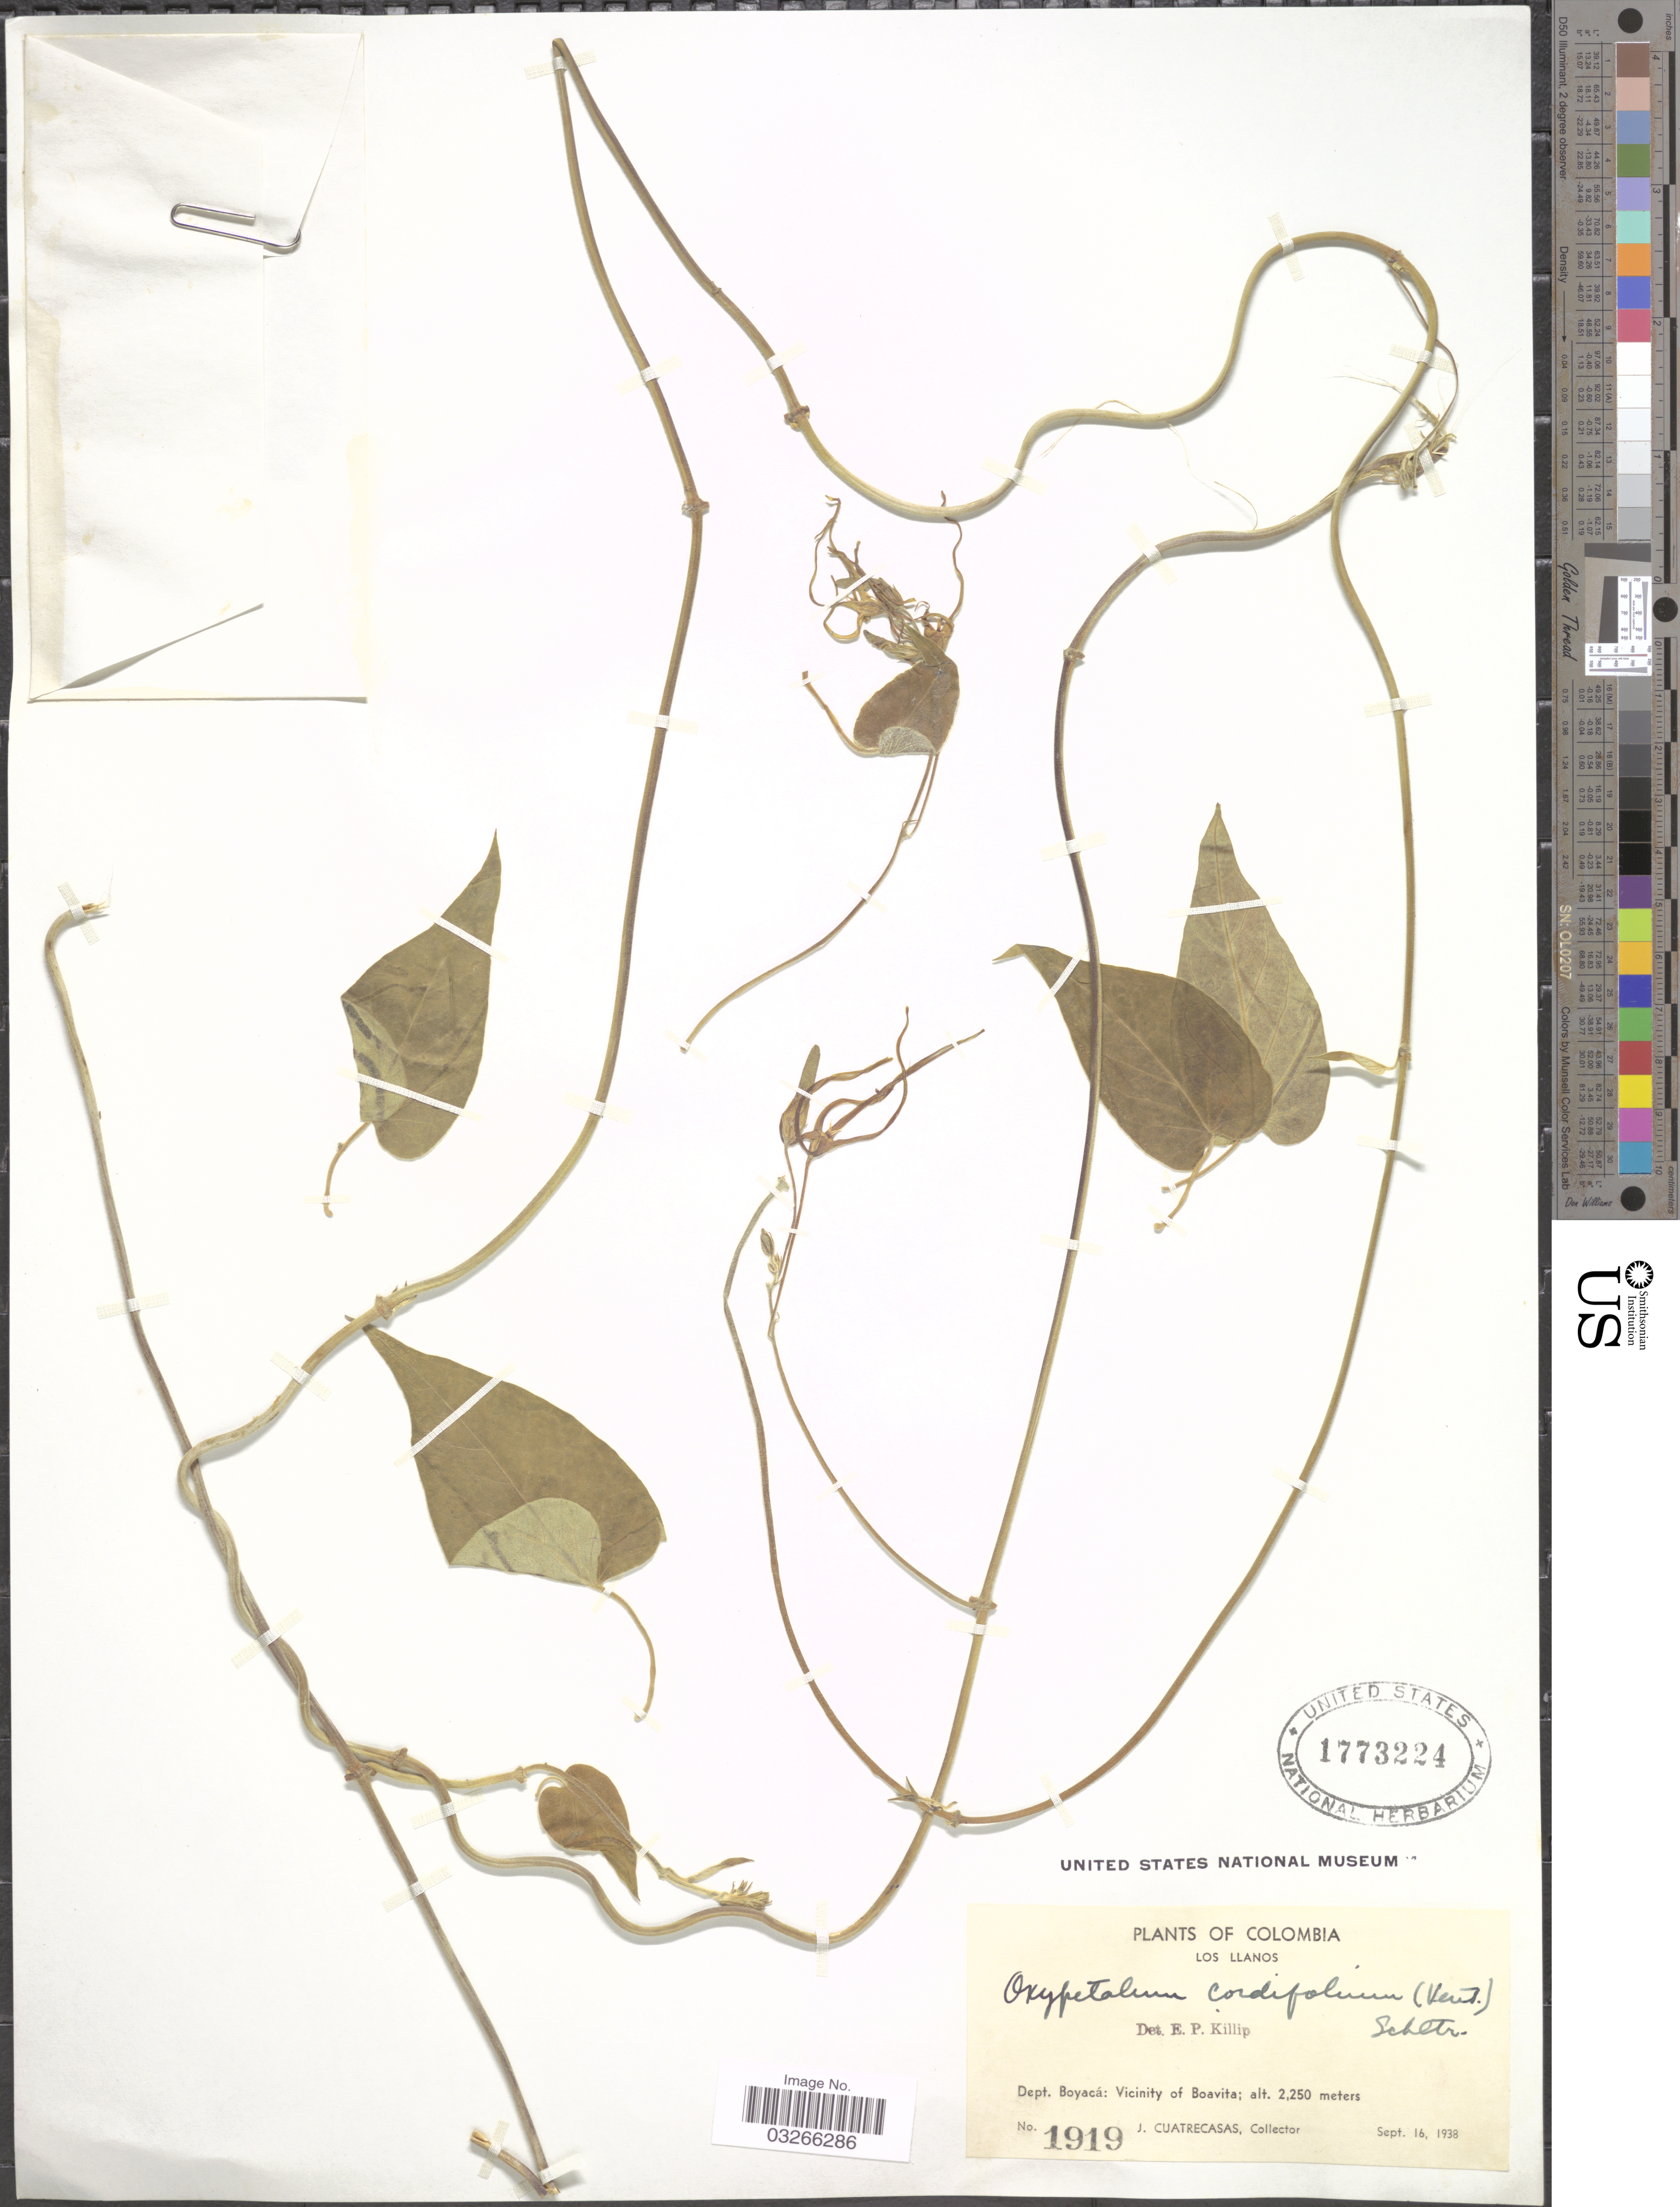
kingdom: Plantae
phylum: Tracheophyta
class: Magnoliopsida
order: Gentianales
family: Apocynaceae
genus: Oxypetalum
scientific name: Oxypetalum cordifolium subsp. cordifolium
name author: (Vent.) Schltr.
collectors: J. Cuatrecasas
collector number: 1919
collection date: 1938-09-16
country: Colombia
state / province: Boyacá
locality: Los Llanos, Dept. Boyacá: Vicinity of Boavita.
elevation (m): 2250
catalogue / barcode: US 1773224